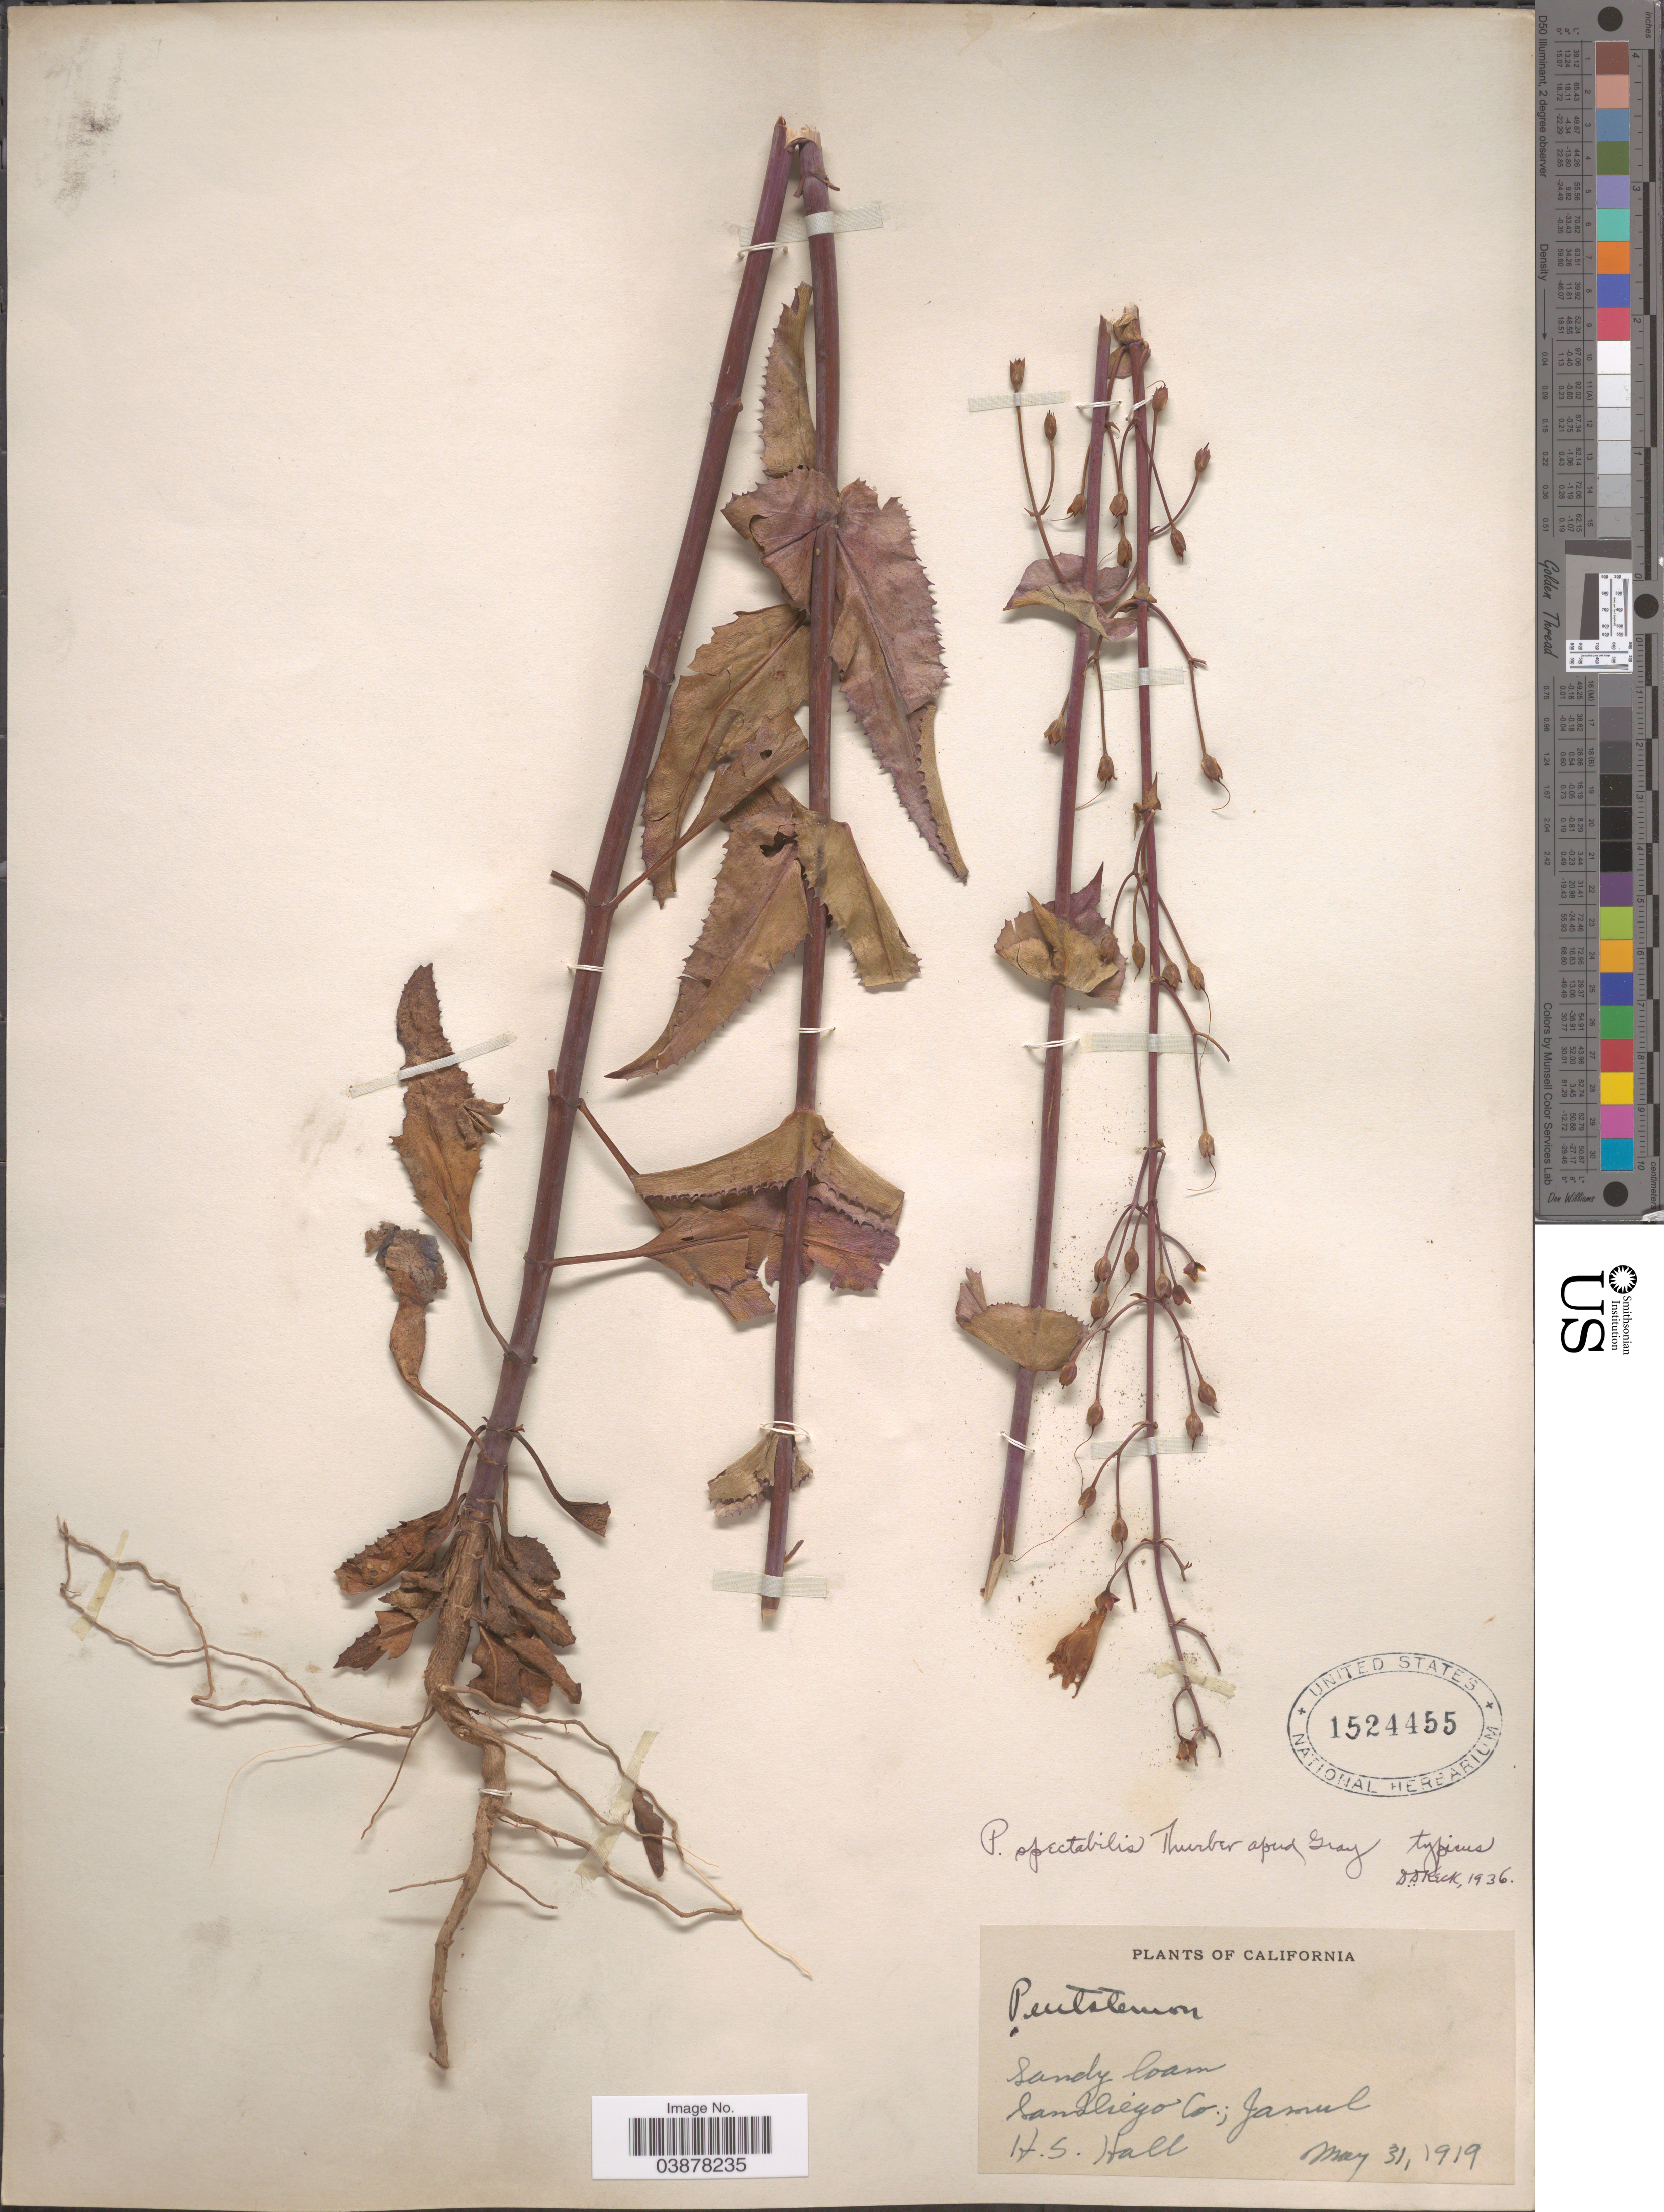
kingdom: Plantae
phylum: Tracheophyta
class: Magnoliopsida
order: Lamiales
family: Plantaginaceae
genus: Penstemon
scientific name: Penstemon spectabilis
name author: Thurb. ex Torr. & A. Gray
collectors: H. Hall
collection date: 1919-05-31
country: United States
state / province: California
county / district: San Diego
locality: San Diego Co.; Jamul.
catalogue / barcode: US 1524455